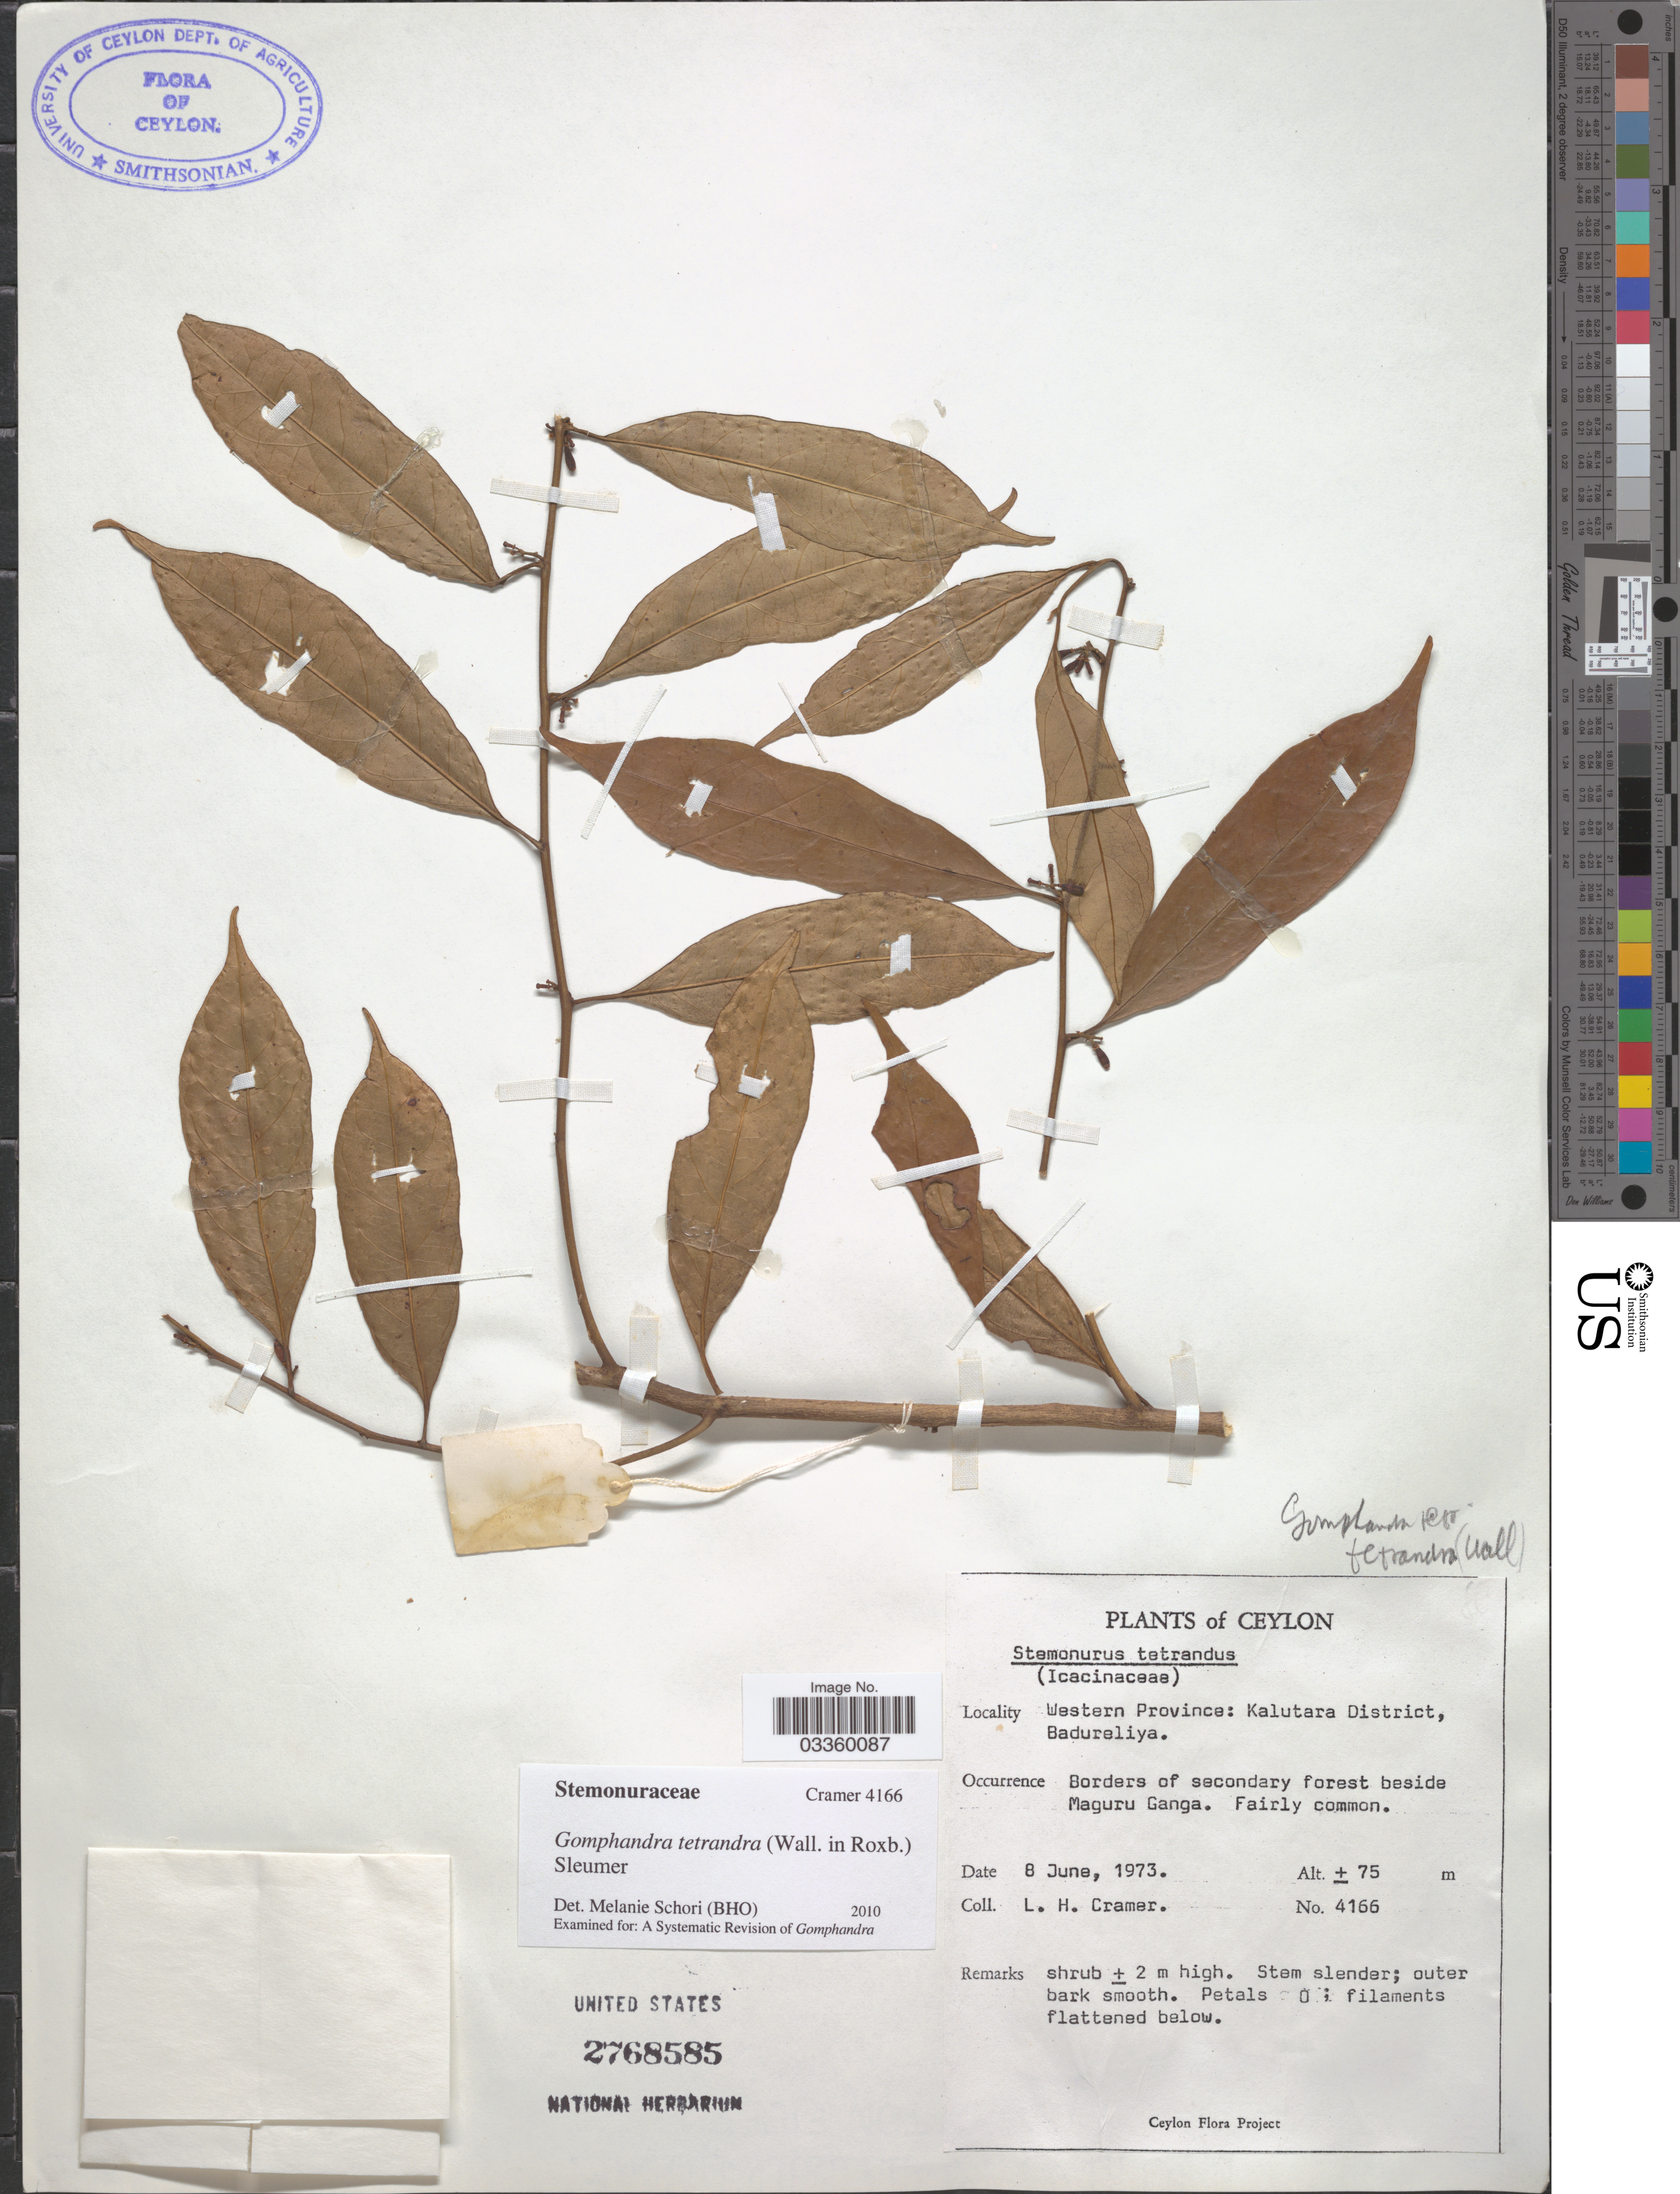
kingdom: Plantae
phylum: Tracheophyta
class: Magnoliopsida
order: Cardiopteridales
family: Stemonuraceae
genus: Gomphandra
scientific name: Gomphandra tetrandra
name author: (Wall.) Sleumer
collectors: L. H. Cramer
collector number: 4166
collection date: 1973-06-08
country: Sri Lanka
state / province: Western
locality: Ceylon. Kalutara District, Badureliya. Borders of secondary forest beside Maguru Ganga.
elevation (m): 75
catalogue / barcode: US 2768585